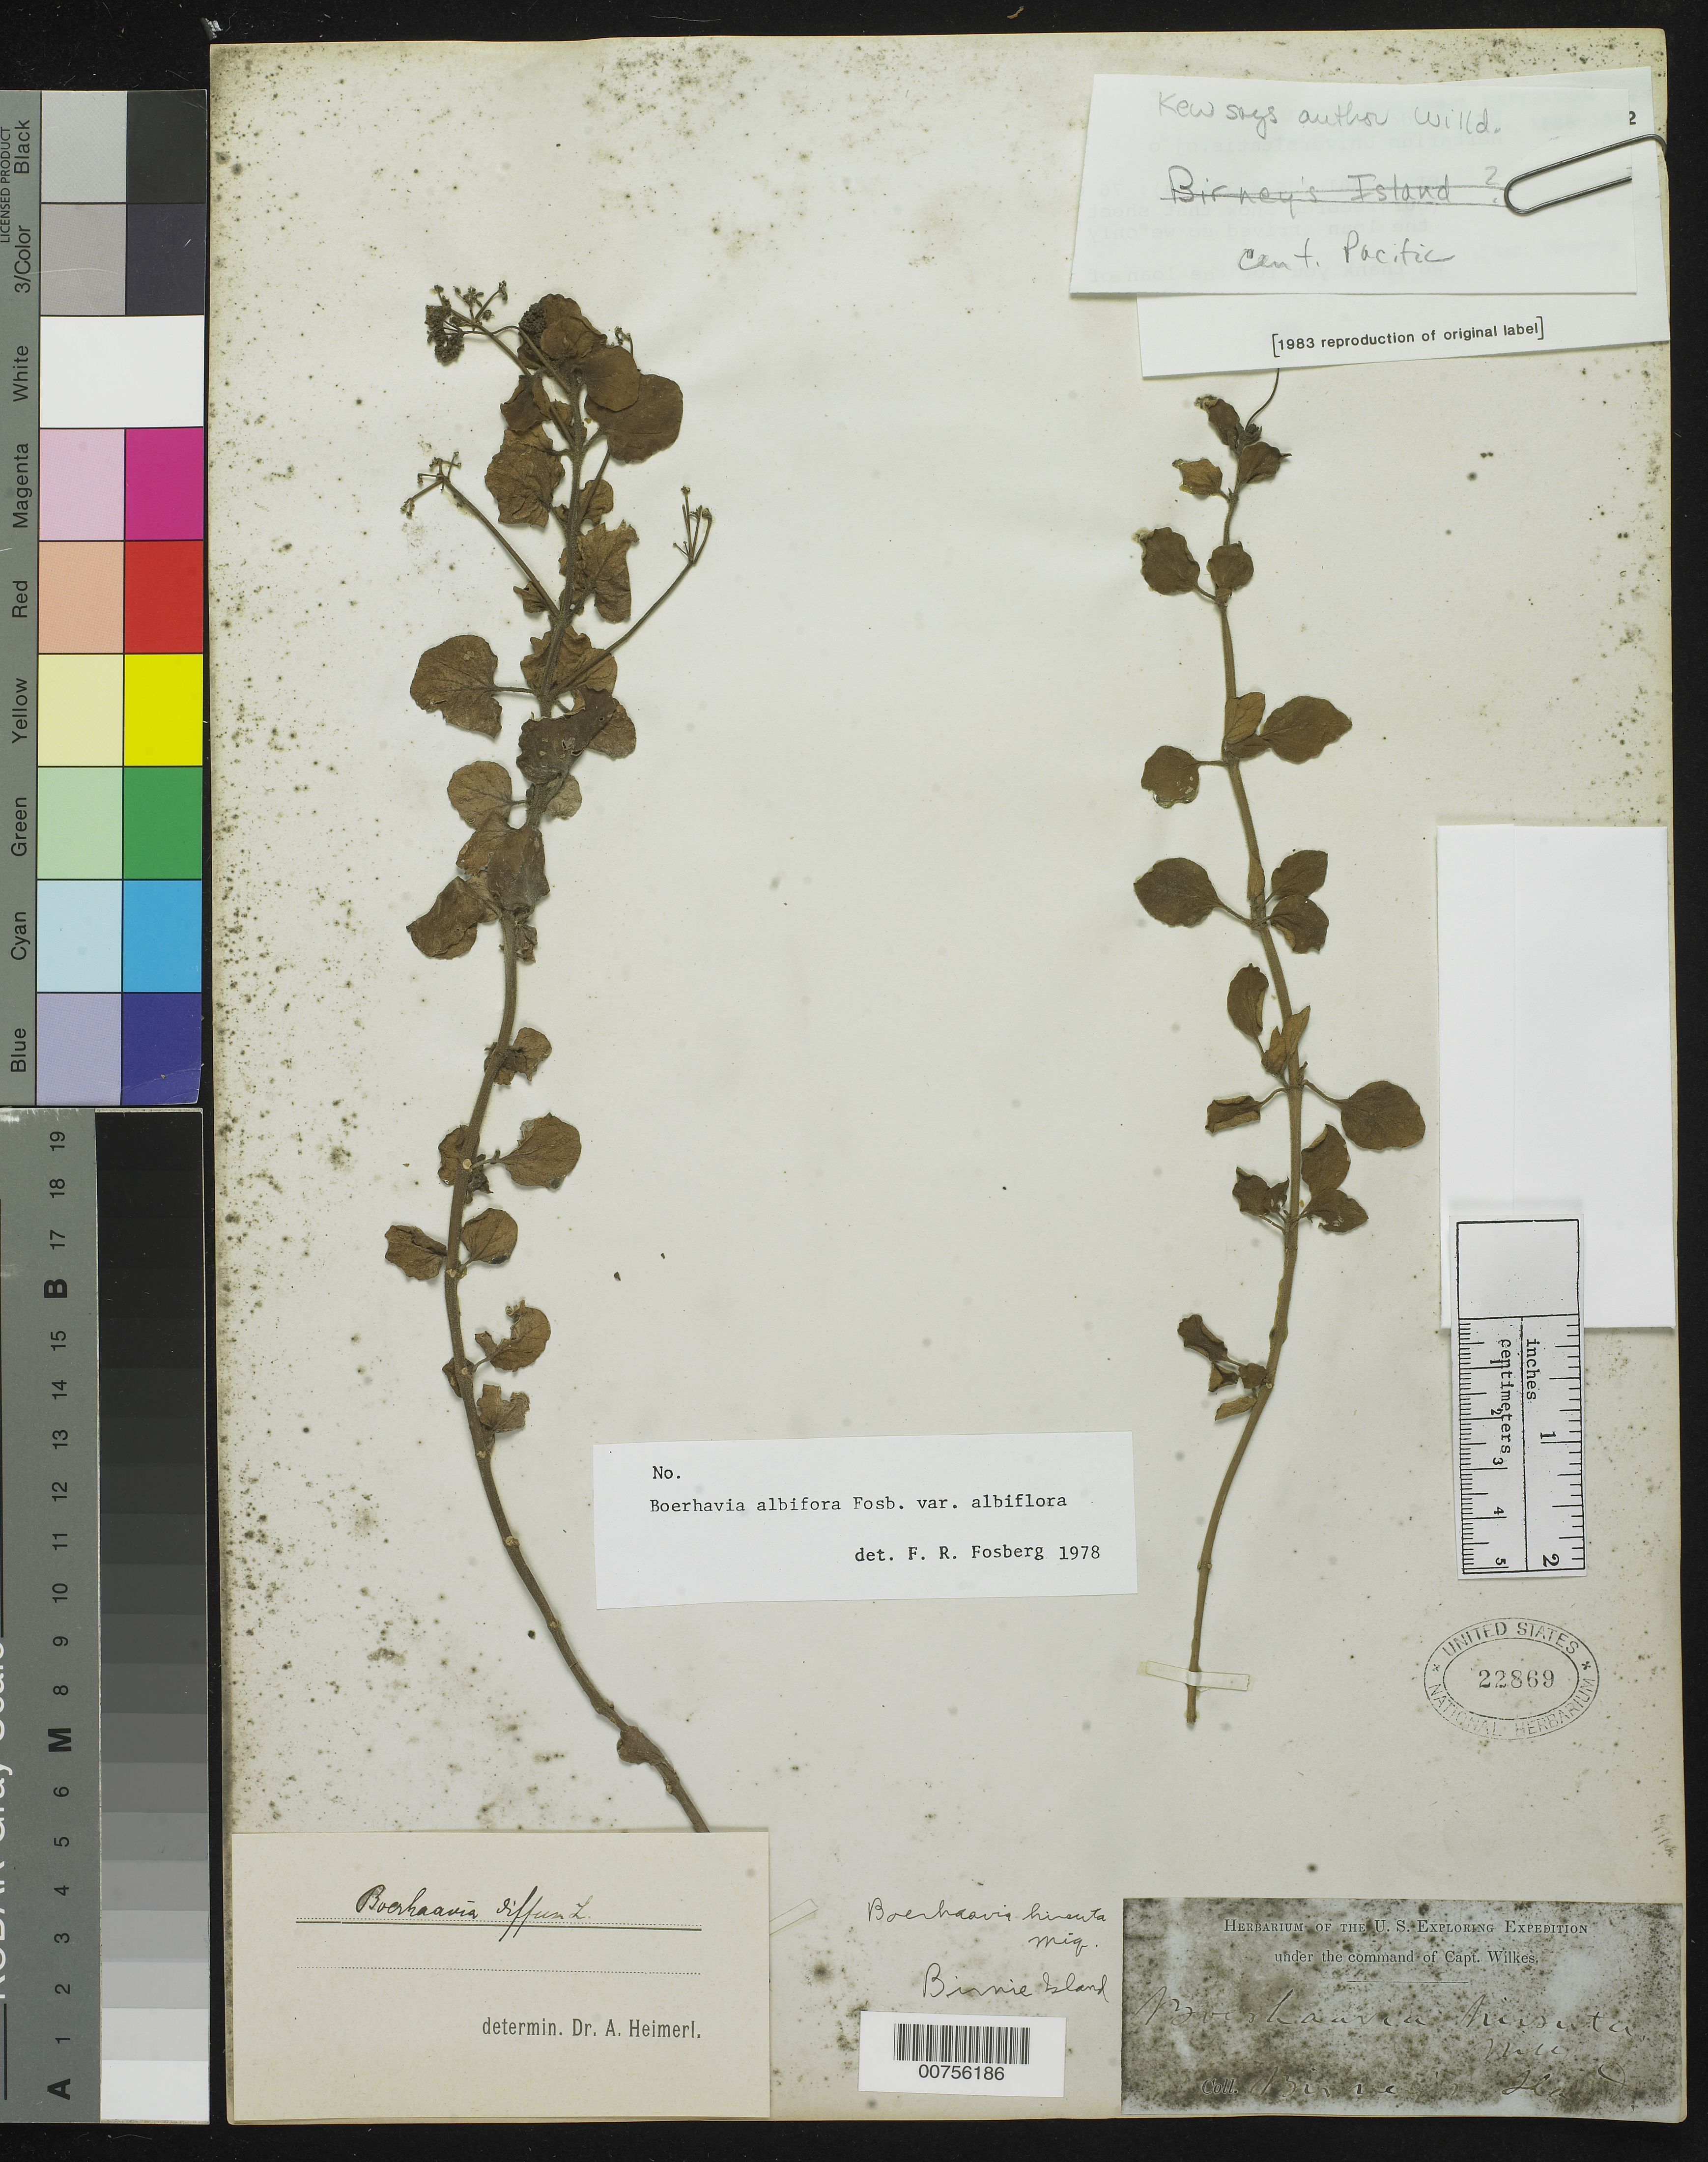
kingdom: Plantae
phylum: Tracheophyta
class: Magnoliopsida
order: Caryophyllales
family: Nyctaginaceae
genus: Boerhavia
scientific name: Boerhavia albiflora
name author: Fosberg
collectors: Wilkes Explor. Exped.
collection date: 1838/1842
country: Kiribati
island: Birnie I.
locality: Birney's Island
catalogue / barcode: US 22869